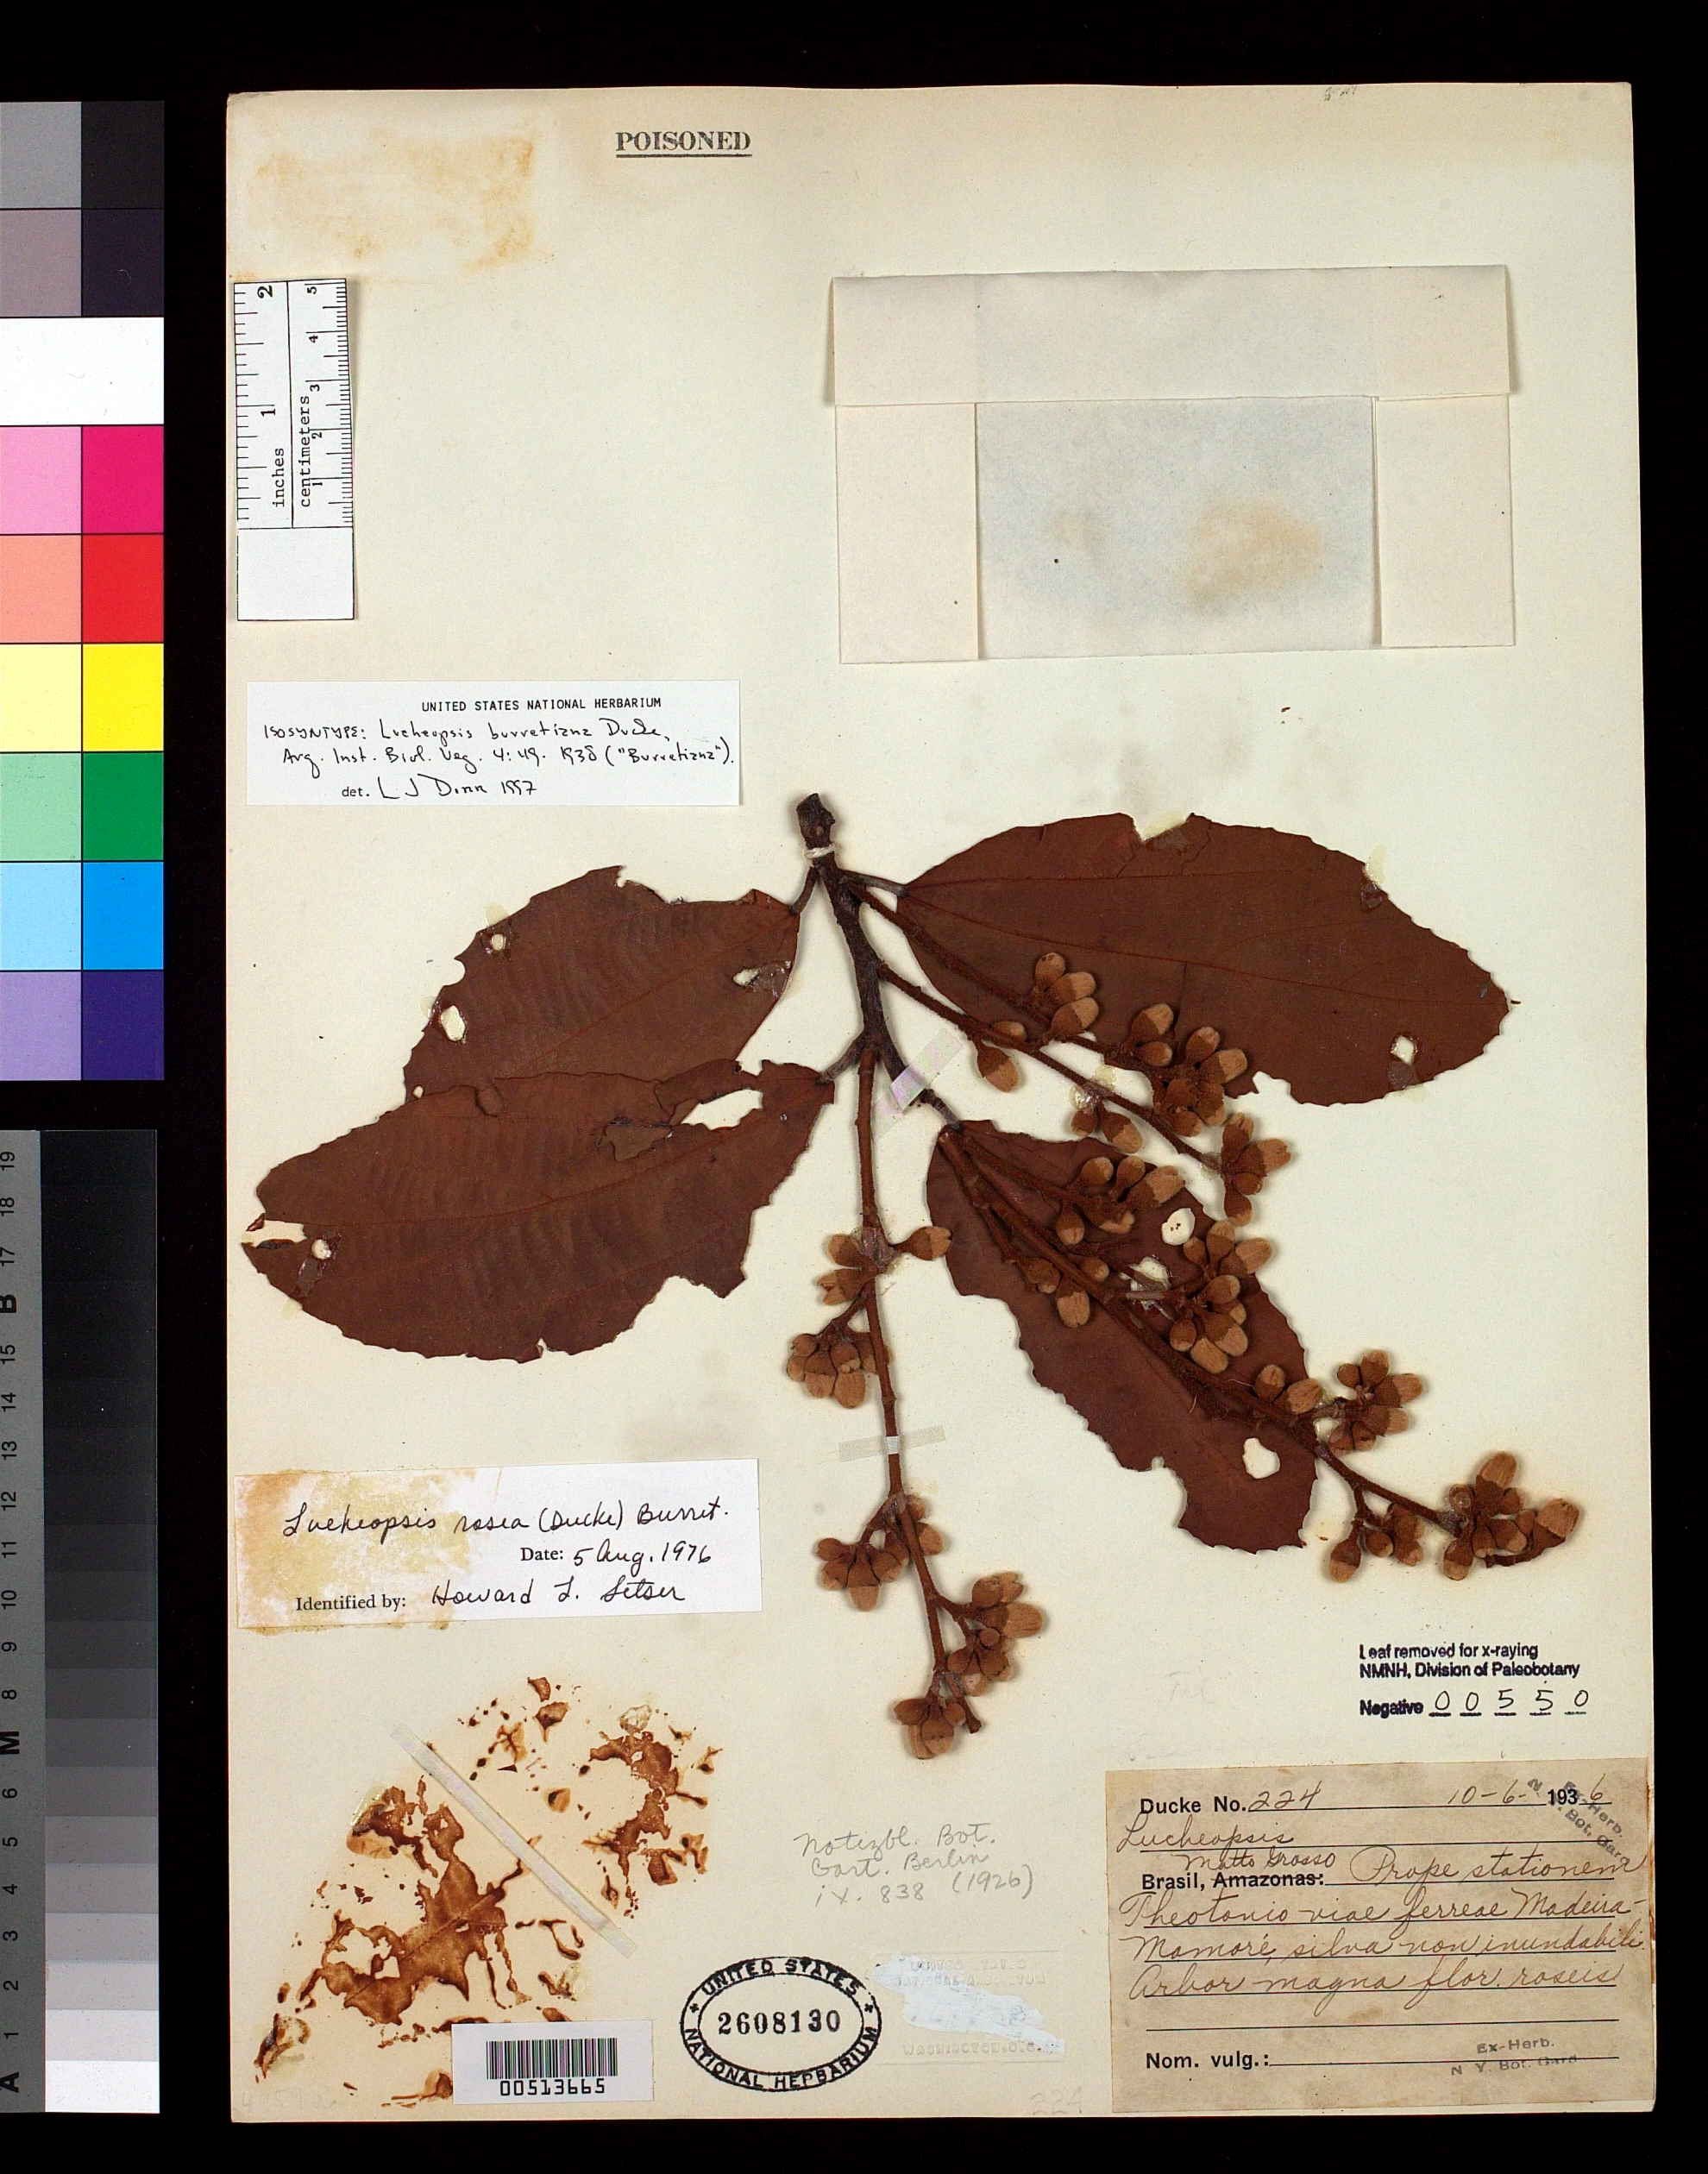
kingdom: Plantae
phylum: Tracheophyta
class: Magnoliopsida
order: Malvales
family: Malvaceae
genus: Lueheopsis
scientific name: Lueheopsis burretiana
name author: Ducke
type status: Isosyntype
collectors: A. Ducke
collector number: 224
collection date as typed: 10 Jun 1936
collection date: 1936-06-10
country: Brazil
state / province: Mato Grosso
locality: Prope Stationem Theotanio viae Ferreae Madeira-Mamore.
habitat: Silva non inundabile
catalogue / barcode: US 2608130